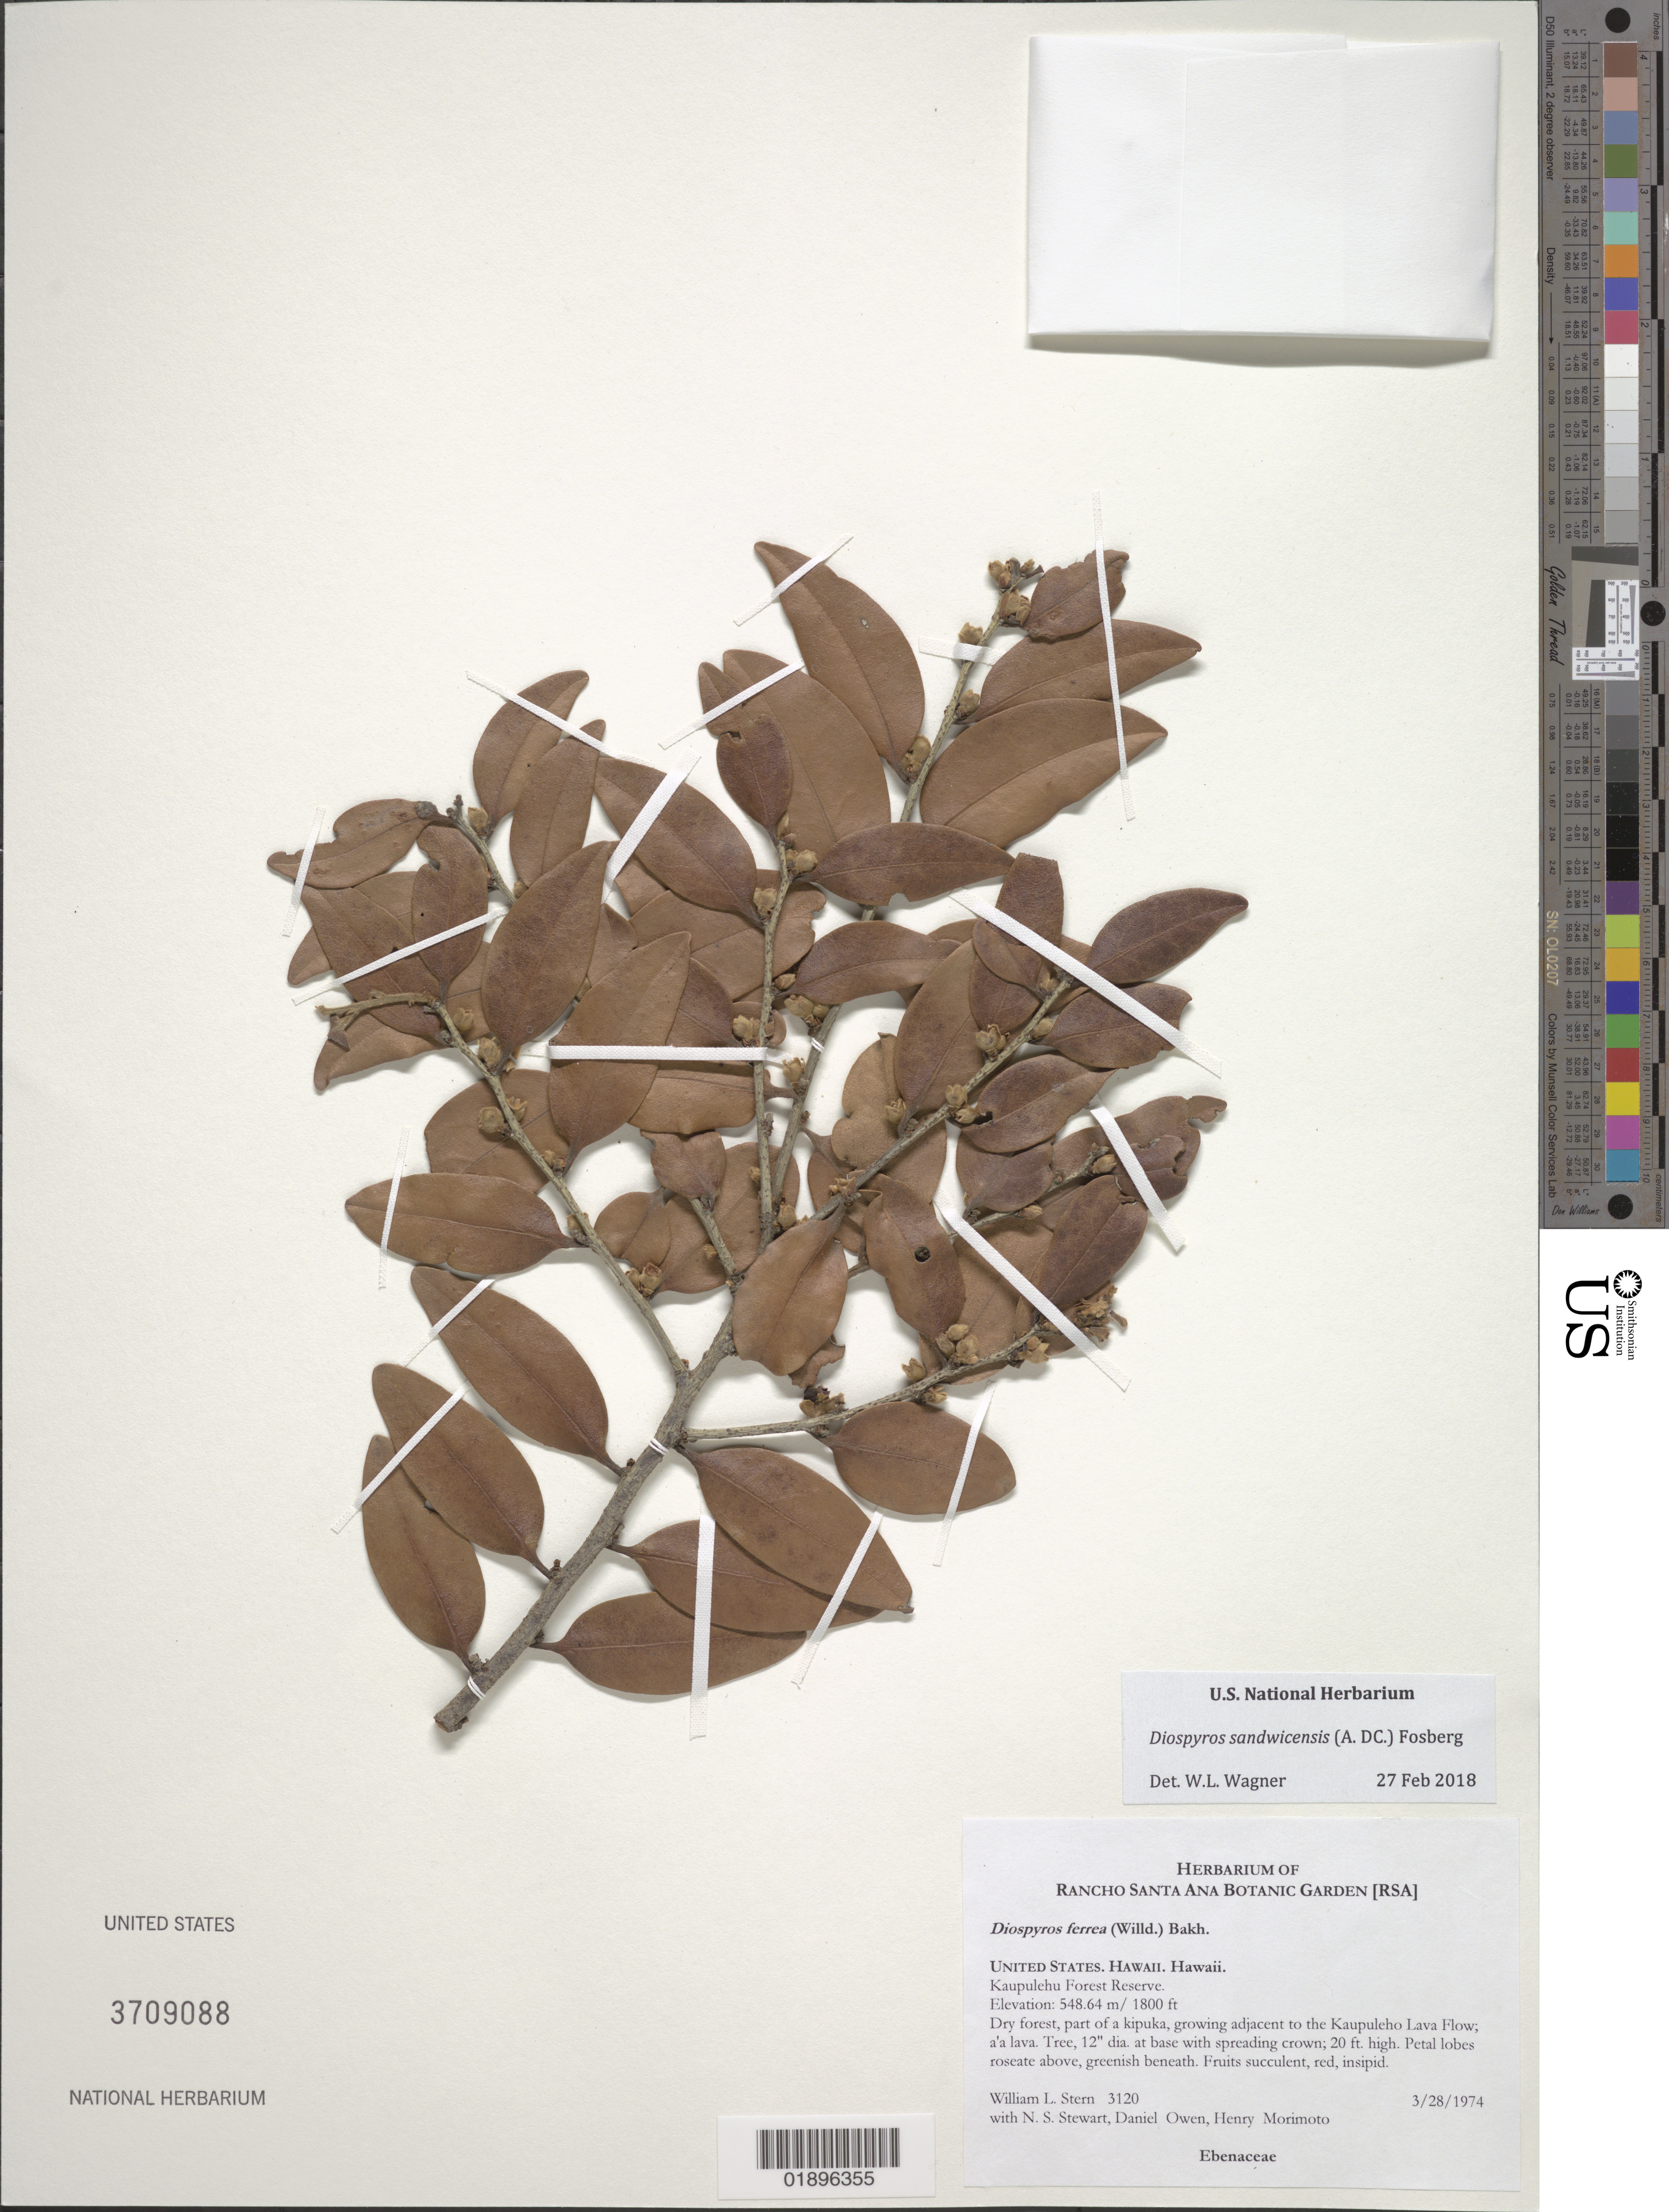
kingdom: Plantae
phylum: Tracheophyta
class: Magnoliopsida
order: Ericales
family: Ebenaceae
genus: Diospyros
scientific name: Diospyros sandwicensis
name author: (A. DC.) Fosberg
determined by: Wagner, W. L., (BOT), Smithsonian Institution - National Museum of Natural History (UNITED STATES)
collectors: W. L. Stern, N. Stewart, D. Owen & H. Morimoto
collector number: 3120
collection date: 1974-03-28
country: United States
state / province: Hawaii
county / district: Hawaii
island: Hawaii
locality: Kaupulehu Forest Reserve, part of a kipuka, growing adjacent to the Kaupuleho Lava Flow, a'a lava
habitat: Dry forest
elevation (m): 549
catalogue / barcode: US 3709088